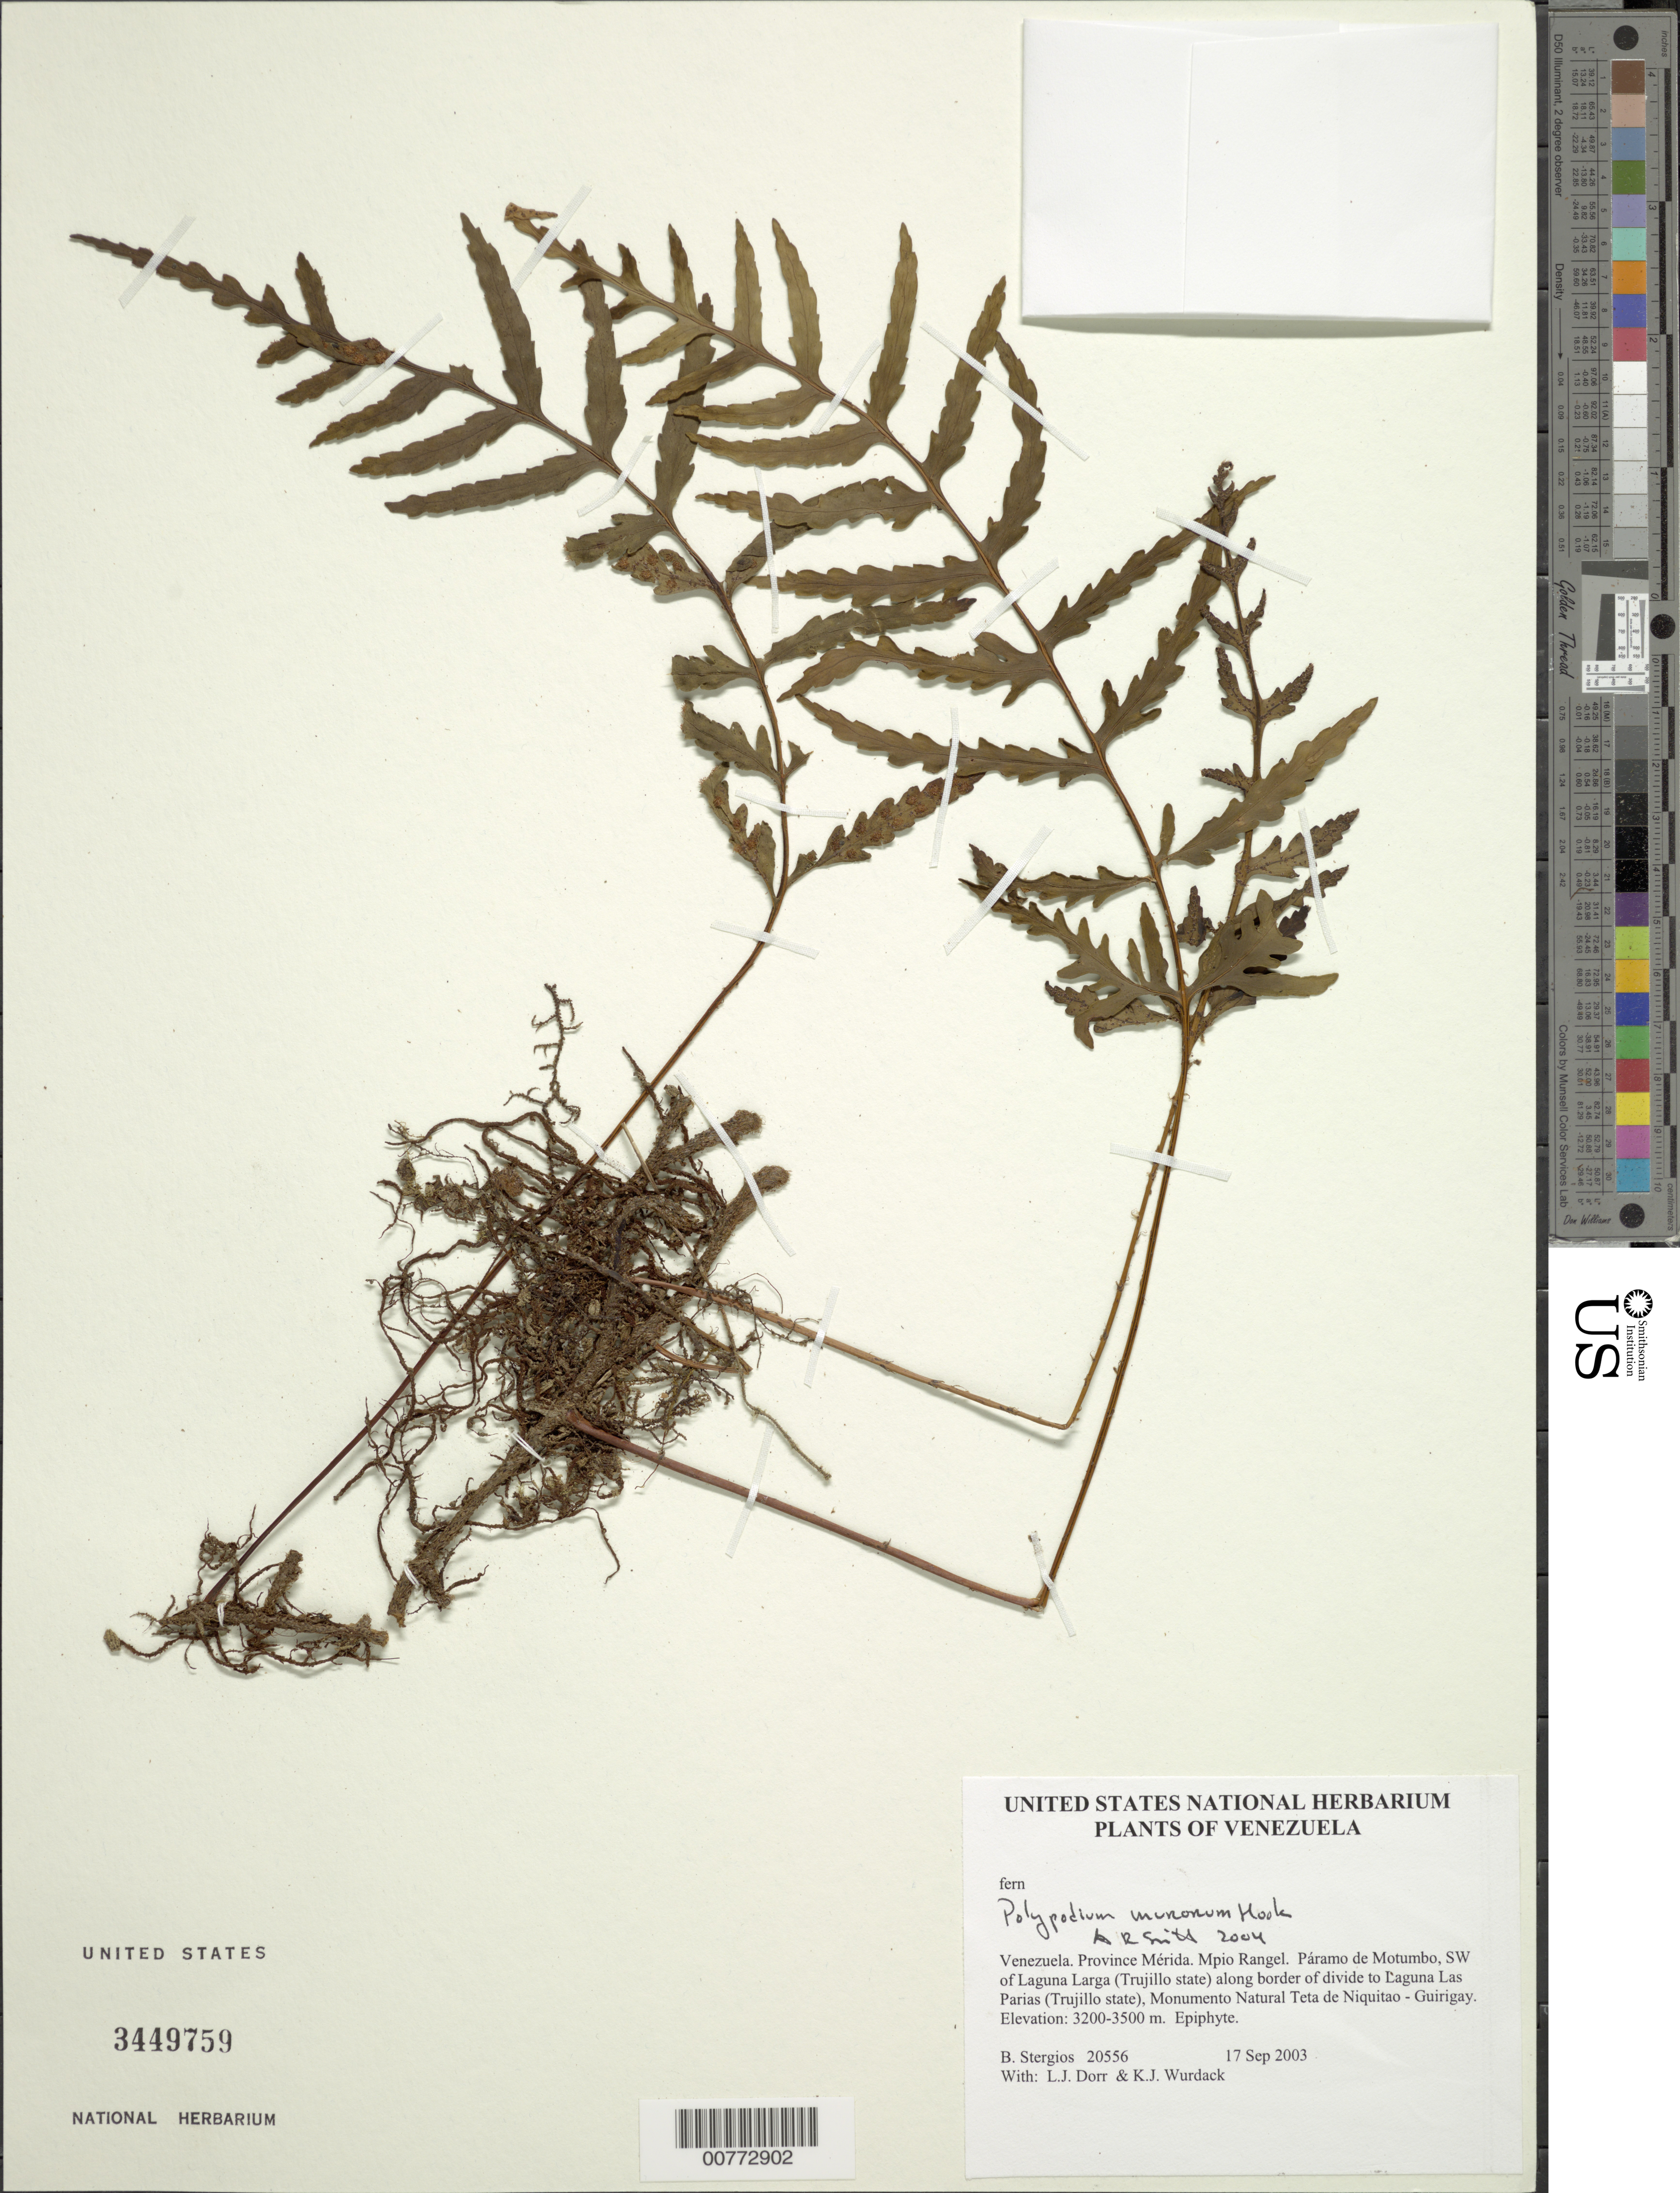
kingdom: Plantae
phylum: Tracheophyta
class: Polypodiopsida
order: Polypodiales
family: Polypodiaceae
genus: Pleopeltis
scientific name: Pleopeltis murorum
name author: (Hook.) A.R. Sm. & Tejero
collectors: B. G. Stergios, L. J. Dorr & K. Wurdack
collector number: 20556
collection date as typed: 17 Sep 2003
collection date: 2003-09-17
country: Venezuela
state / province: Mérida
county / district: Rangel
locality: Páramo de Motumbo, NW of Laguna Larga (Trujillo state), Monumento Natural Teta de Niquitao - Guirigay.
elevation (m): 3200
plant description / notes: PORT, US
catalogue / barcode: US 3449759